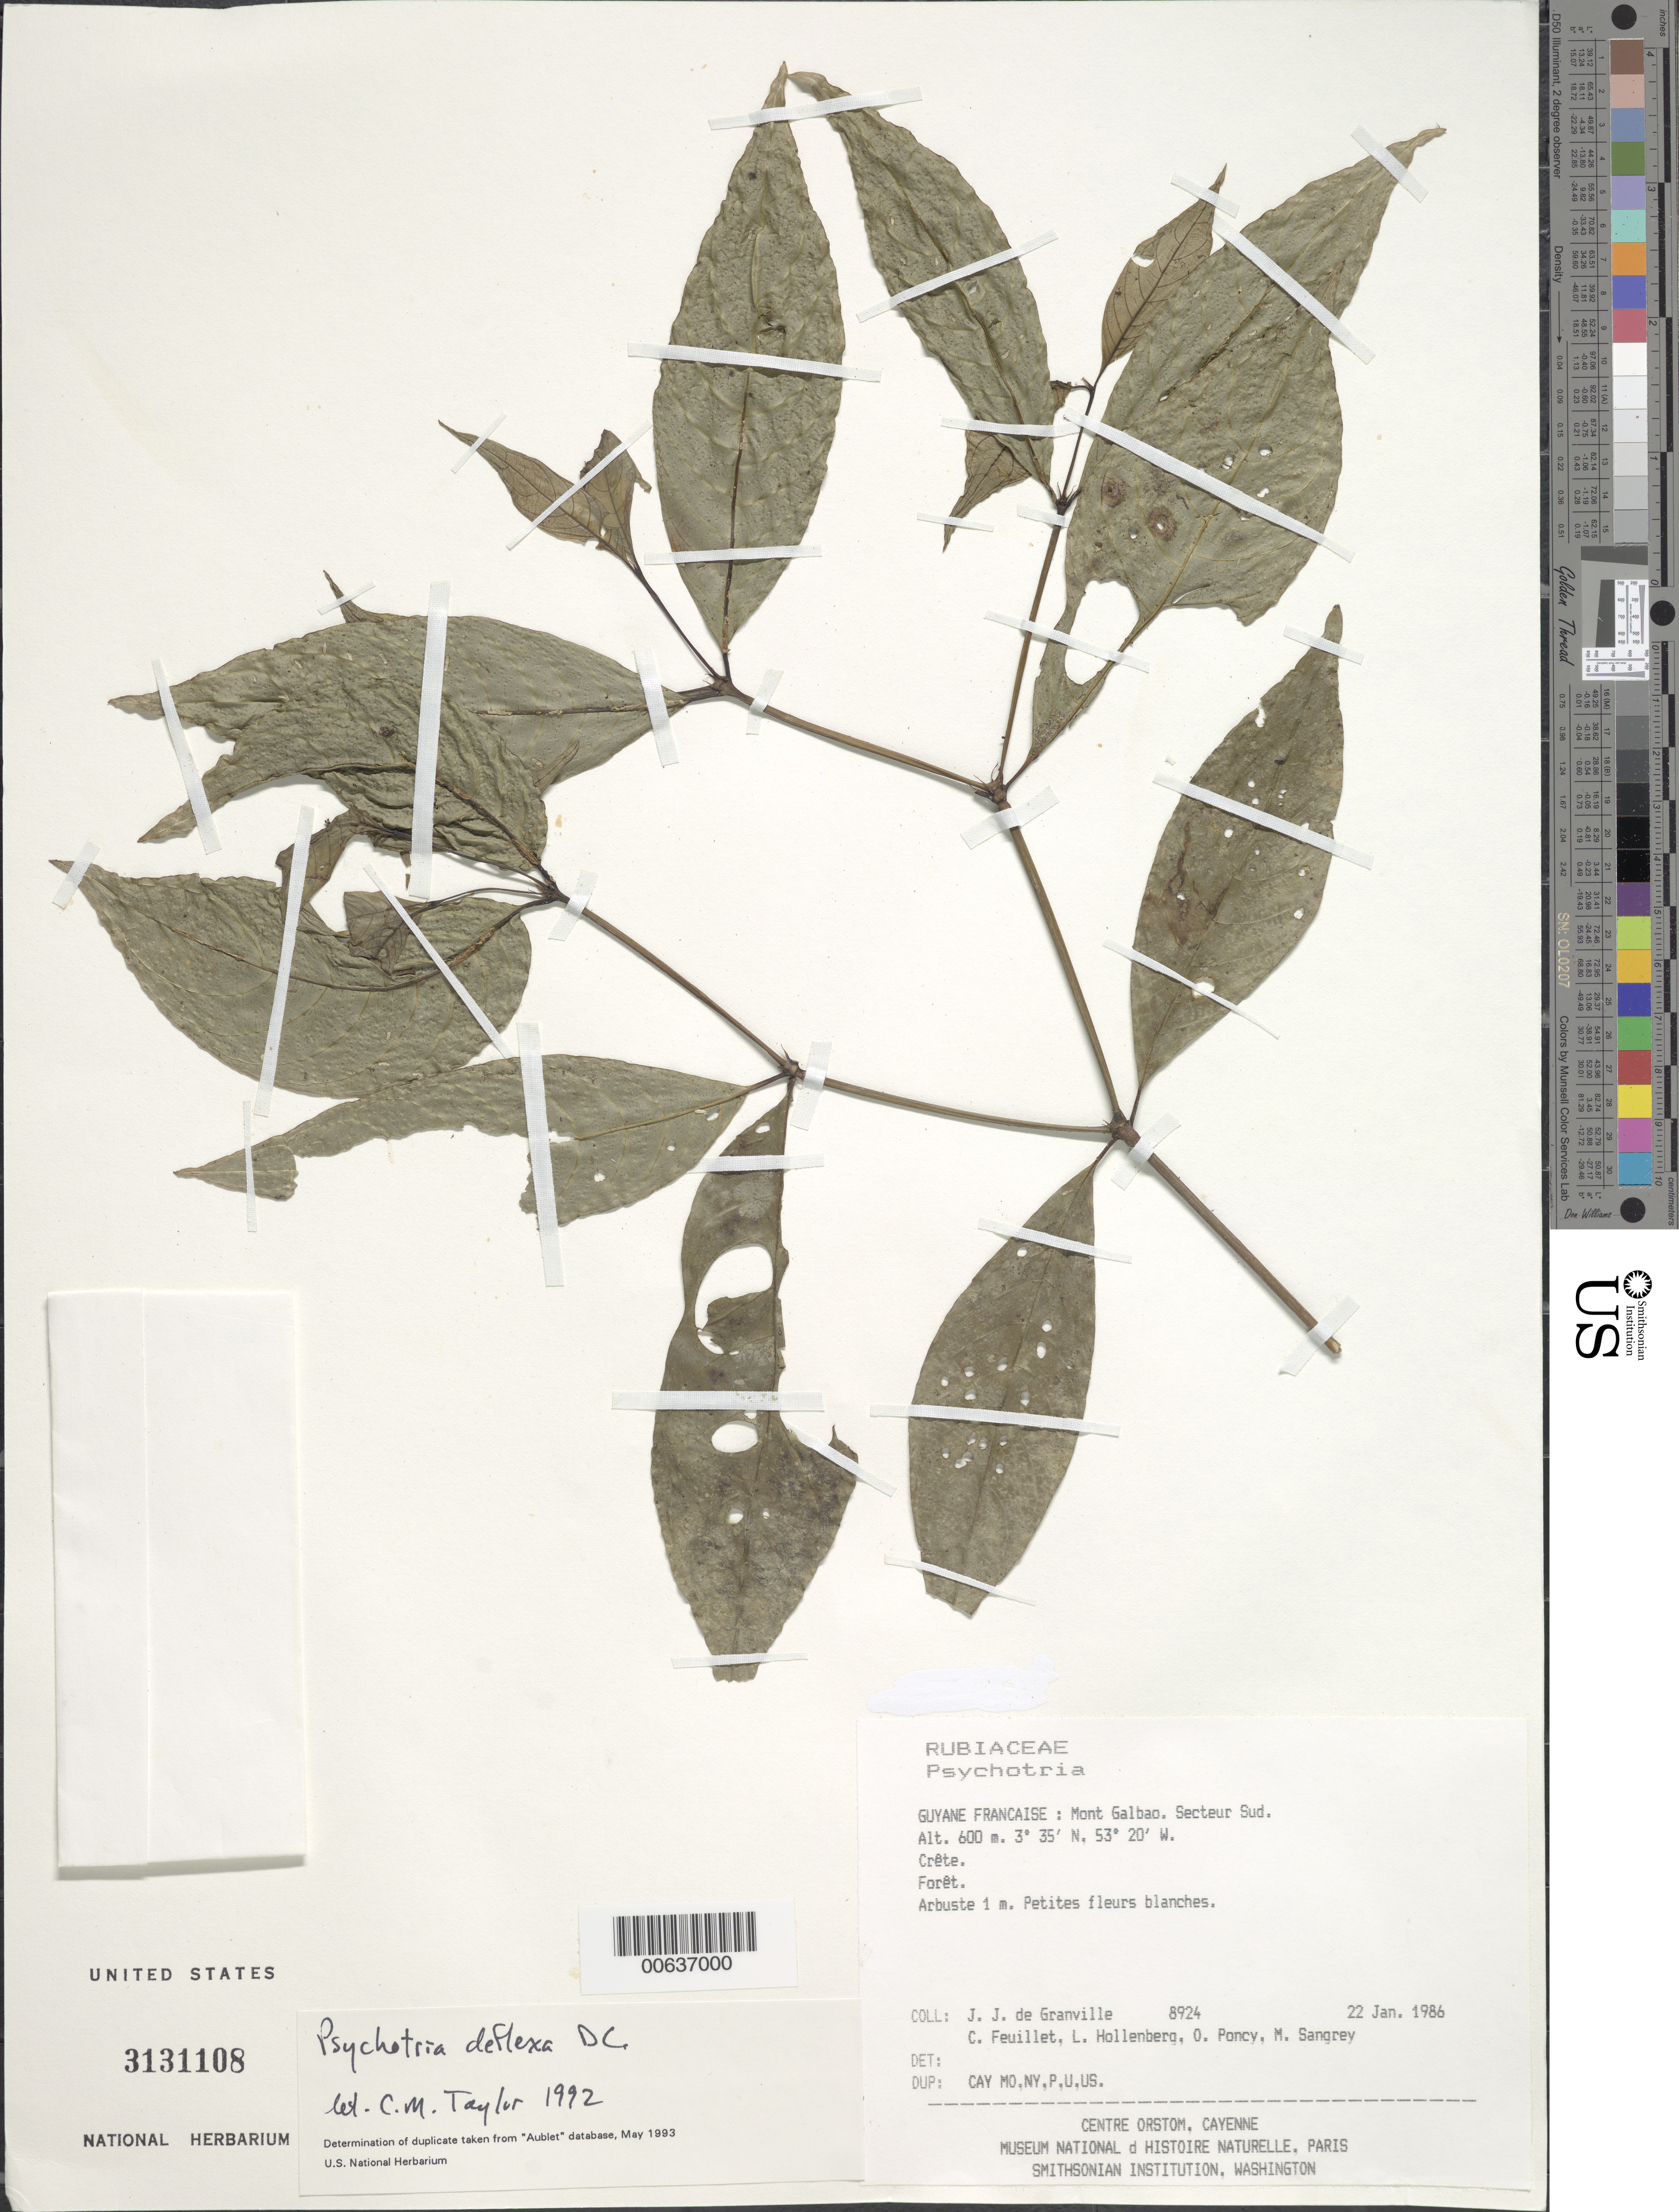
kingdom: Plantae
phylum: Tracheophyta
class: Magnoliopsida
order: Gentianales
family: Rubiaceae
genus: Palicourea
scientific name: Palicourea deflexa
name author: (DC.) Borhidi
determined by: Kirkbride, J. H., Jr.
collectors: J.-J. de Granville, C. Feuillet, L. Hollenberg, O. Poncy & M. S. Sangrey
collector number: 8924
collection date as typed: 22-Jan-86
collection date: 1986-01-22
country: French Guiana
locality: Mont Galbao. Secteur Sud. Crête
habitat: Forêt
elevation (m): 600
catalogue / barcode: US 3131108